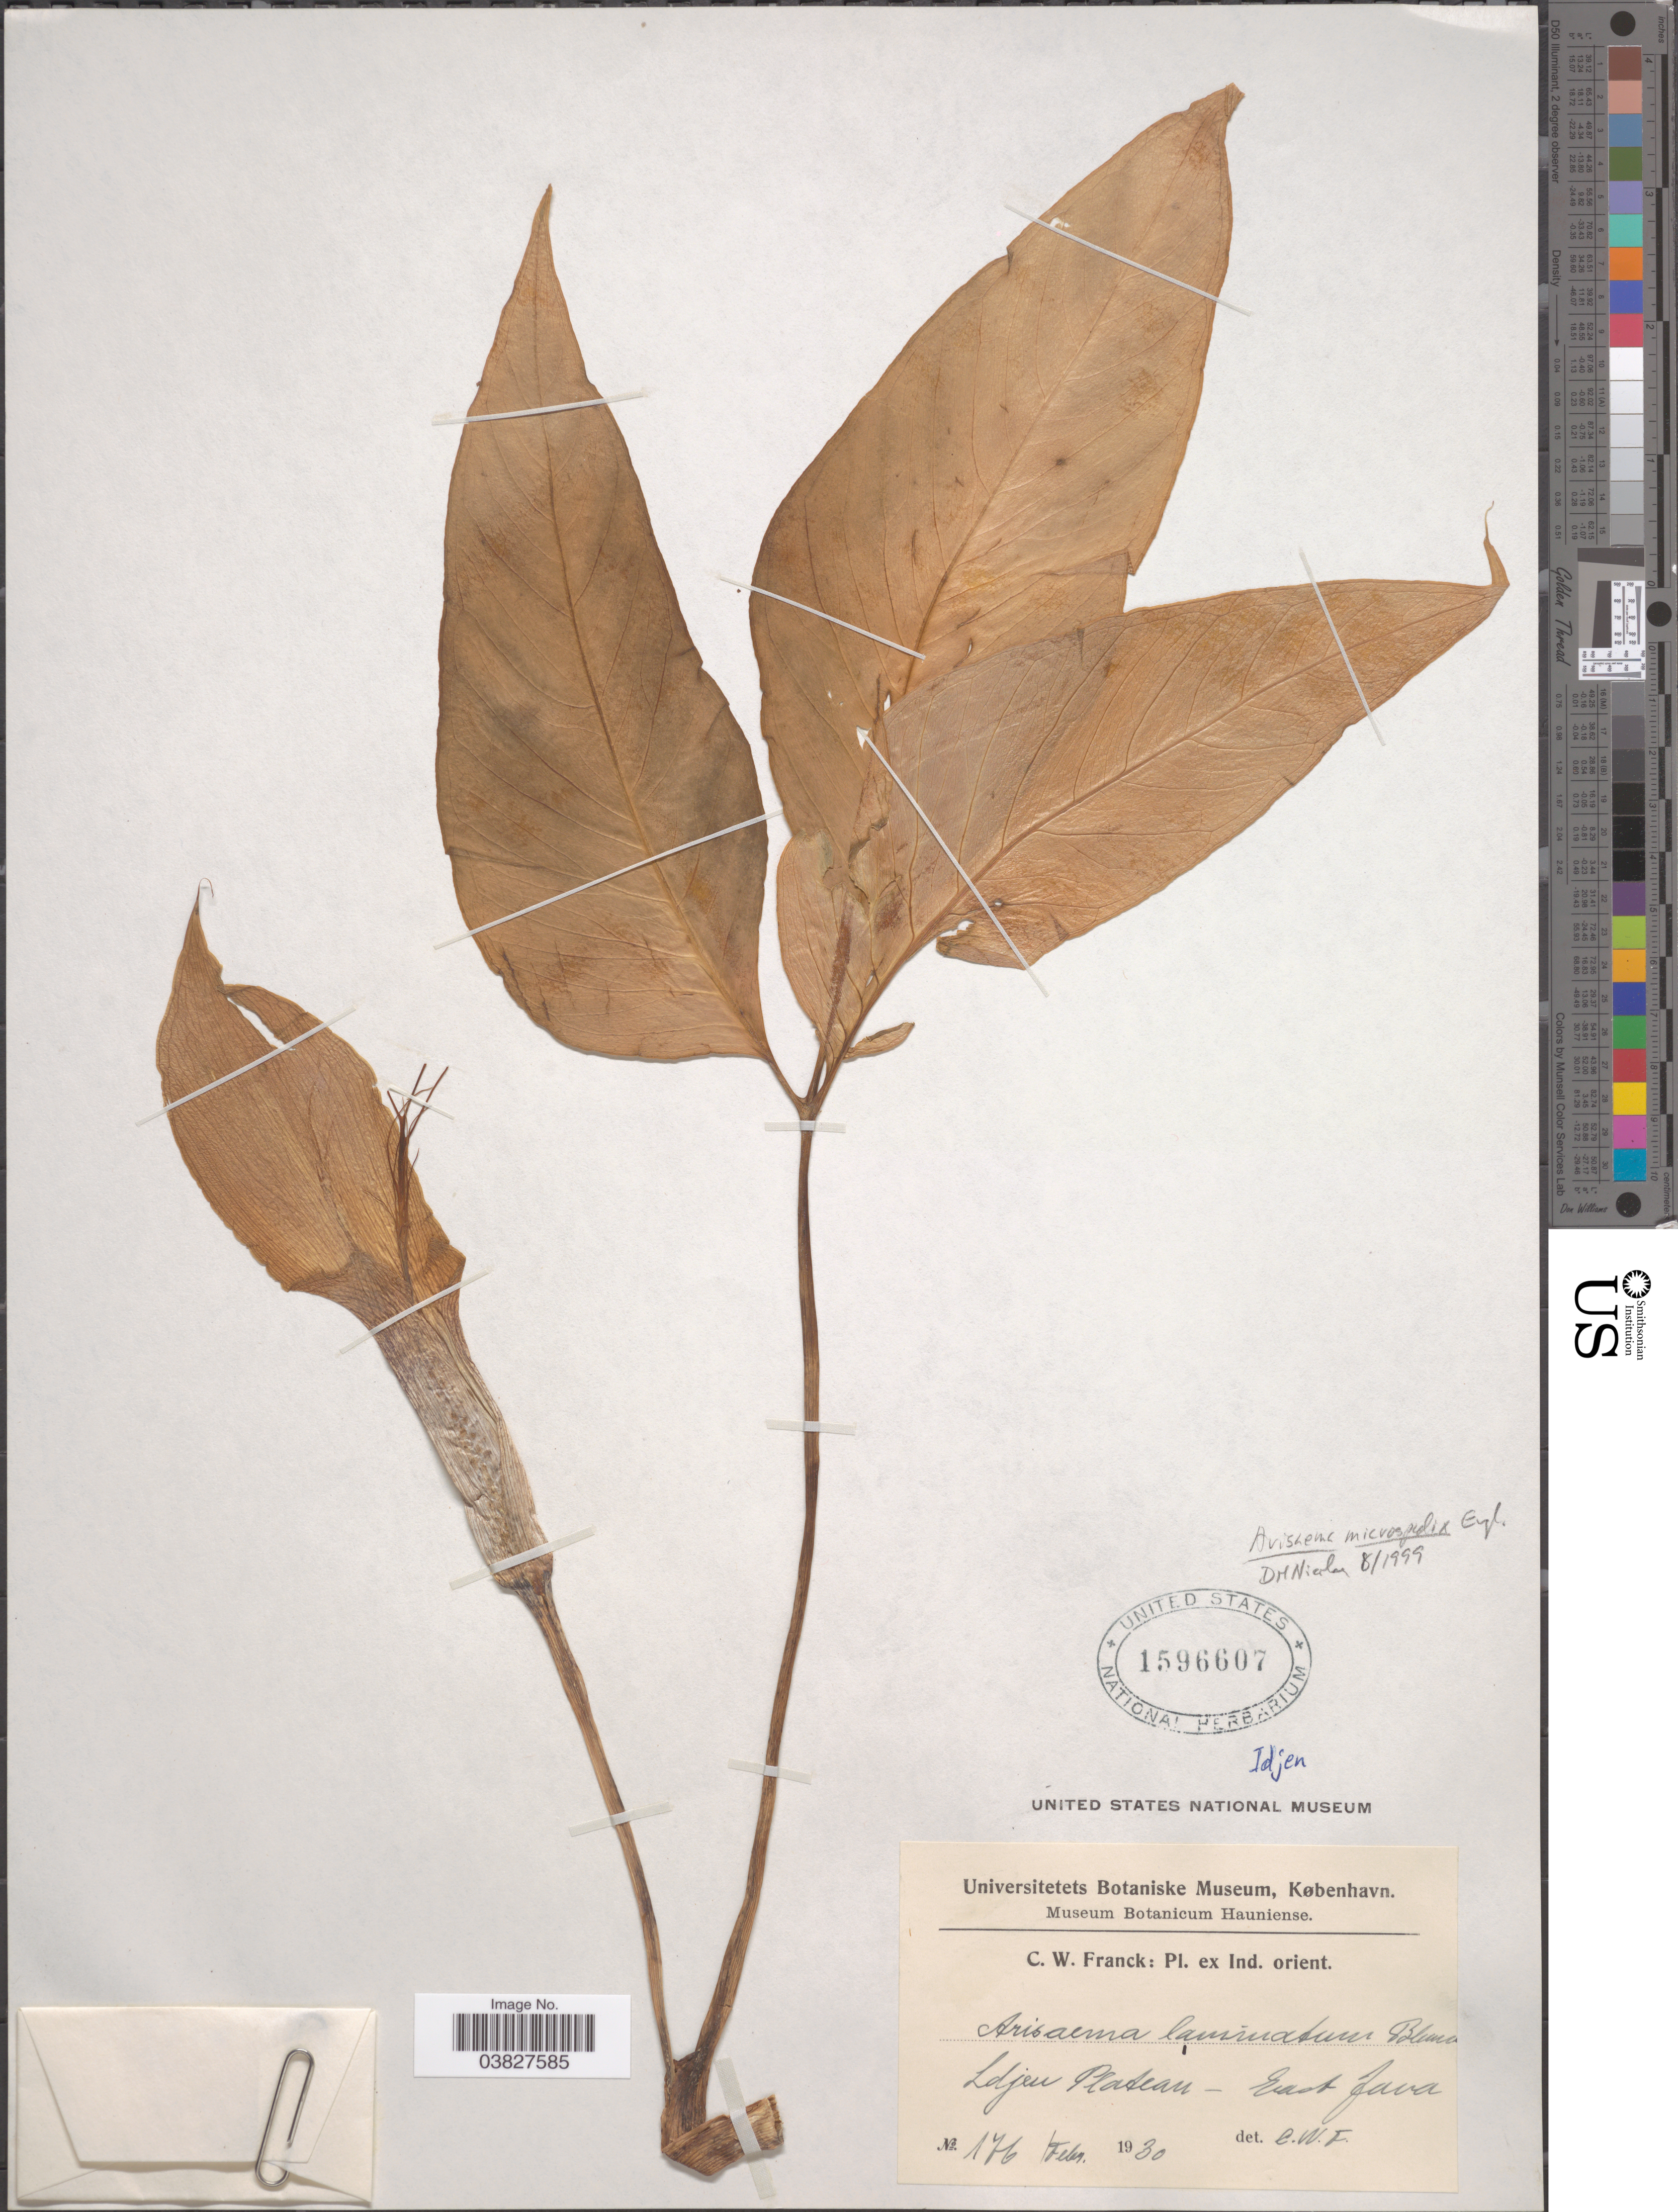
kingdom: Plantae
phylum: Tracheophyta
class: Liliopsida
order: Alismatales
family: Araceae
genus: Arisaema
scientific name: Arisaema microspadix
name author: Engl.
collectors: C. Franck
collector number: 176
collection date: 1930-02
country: Indonesia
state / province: Java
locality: Idjen Plateau - East Java.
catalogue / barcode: US 1596607